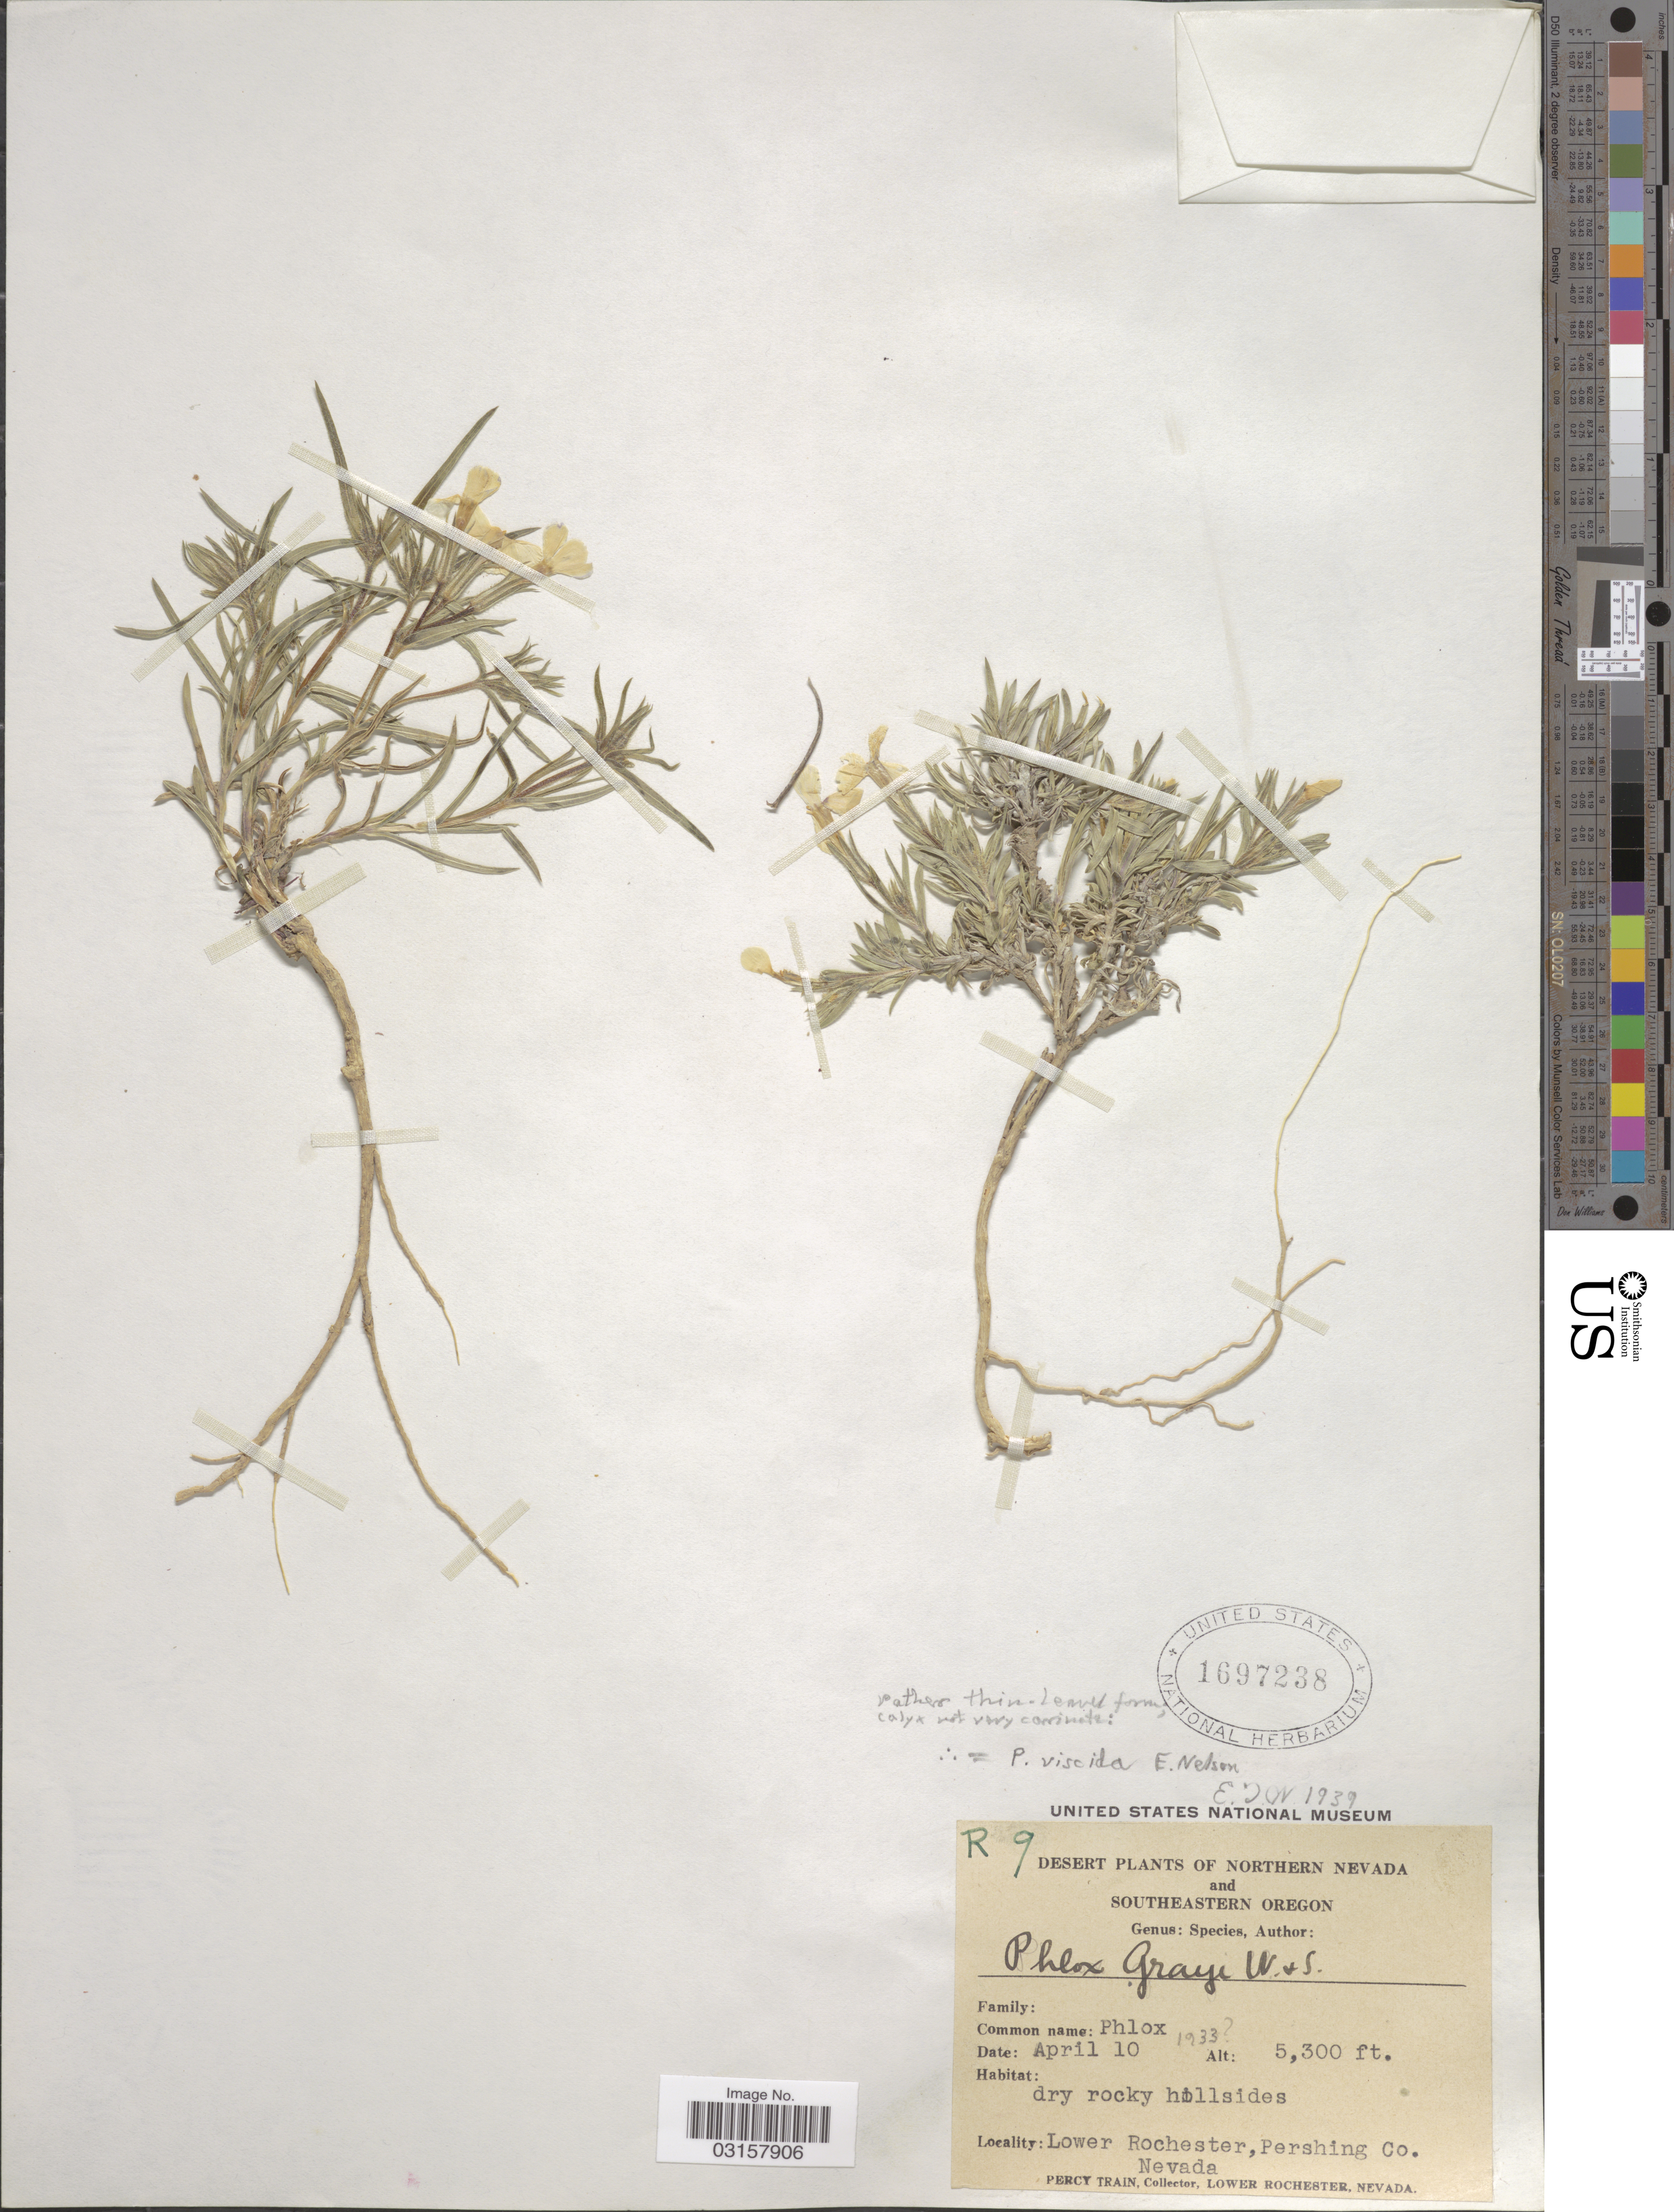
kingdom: Plantae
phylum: Tracheophyta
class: Magnoliopsida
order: Ericales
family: Polemoniaceae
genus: Phlox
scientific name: Phlox longifolia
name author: Nutt.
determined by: Mayfield, M. H.; Ferguson, C. J.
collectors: P. Train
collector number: R9?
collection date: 1933-04-10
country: United States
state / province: Nevada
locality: Northern Nevada. Lower Rochester, Pershing Co.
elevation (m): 1615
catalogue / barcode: US 1697238